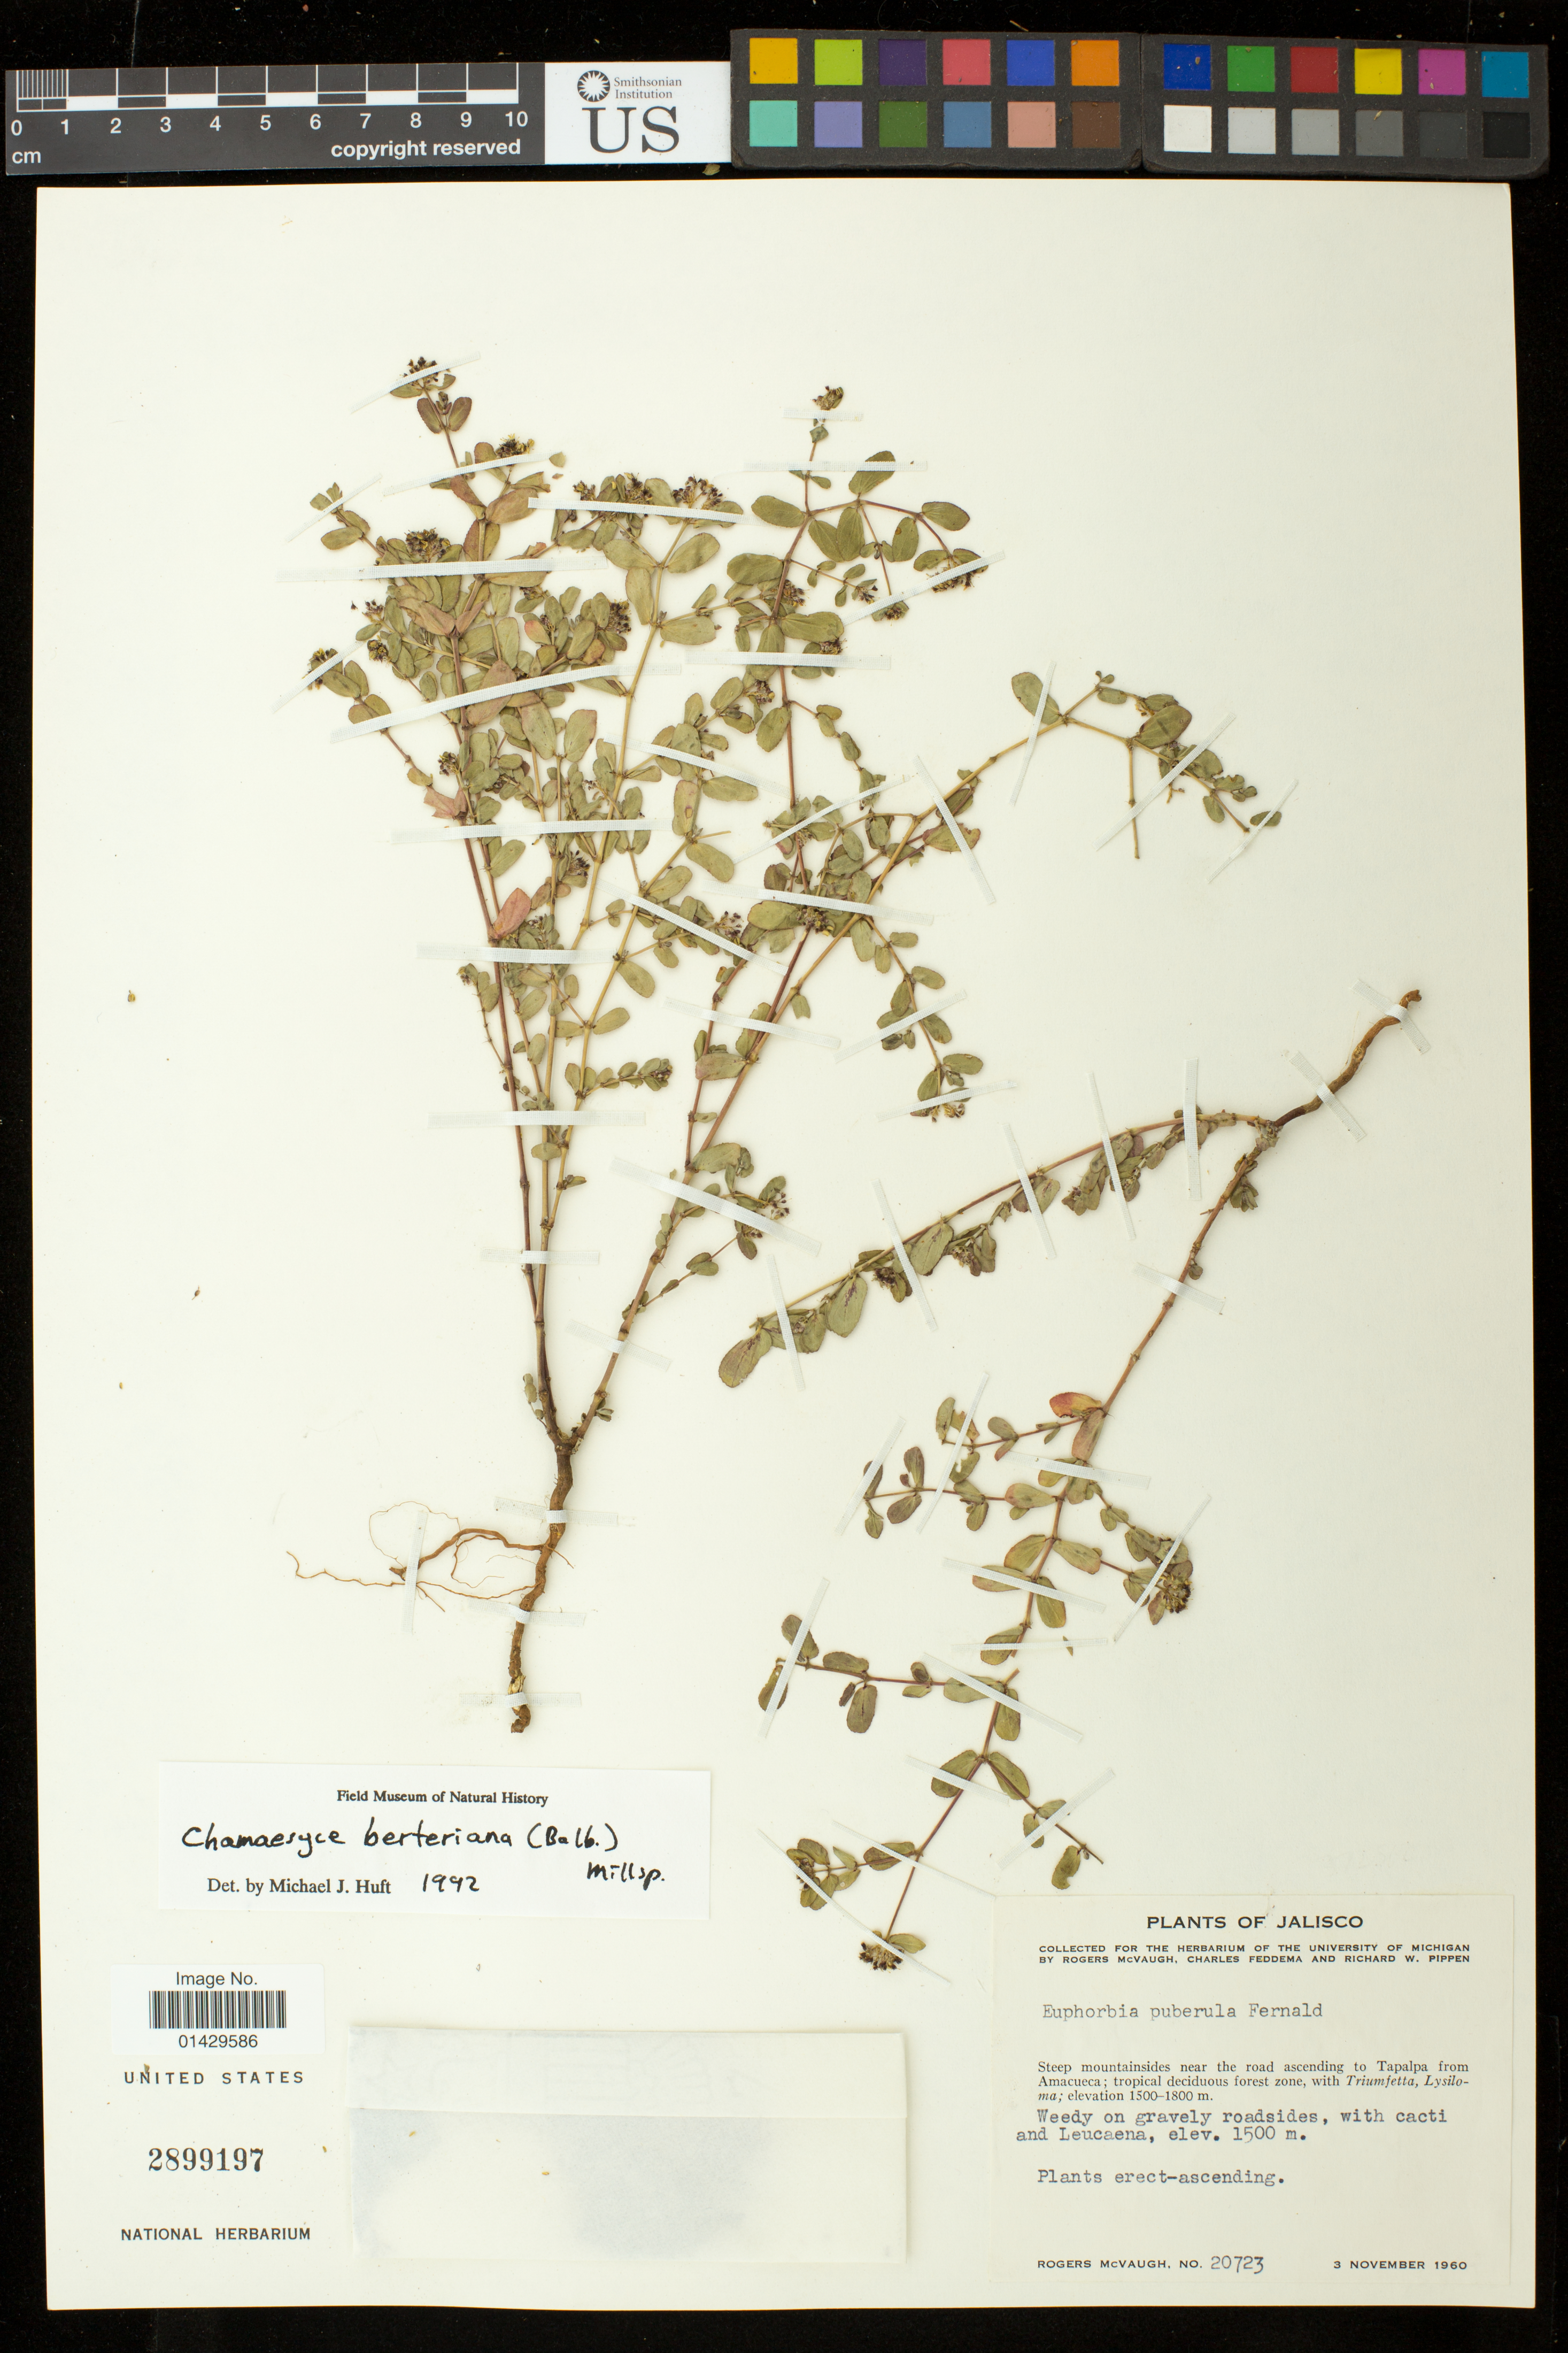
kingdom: Plantae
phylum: Tracheophyta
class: Magnoliopsida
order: Malpighiales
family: Euphorbiaceae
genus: Euphorbia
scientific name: Euphorbia berteroana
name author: Balb.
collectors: R. McVaugh, C. Feddema & R. W. Pippen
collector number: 20723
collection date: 1960-11-03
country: Mexico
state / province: Jalisco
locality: Steep mountainsides near the road ascending to Tapalpa from Amacueca; tropical deciduous forest zone.; Elev. 1500 m.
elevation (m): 1500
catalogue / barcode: US 2899197